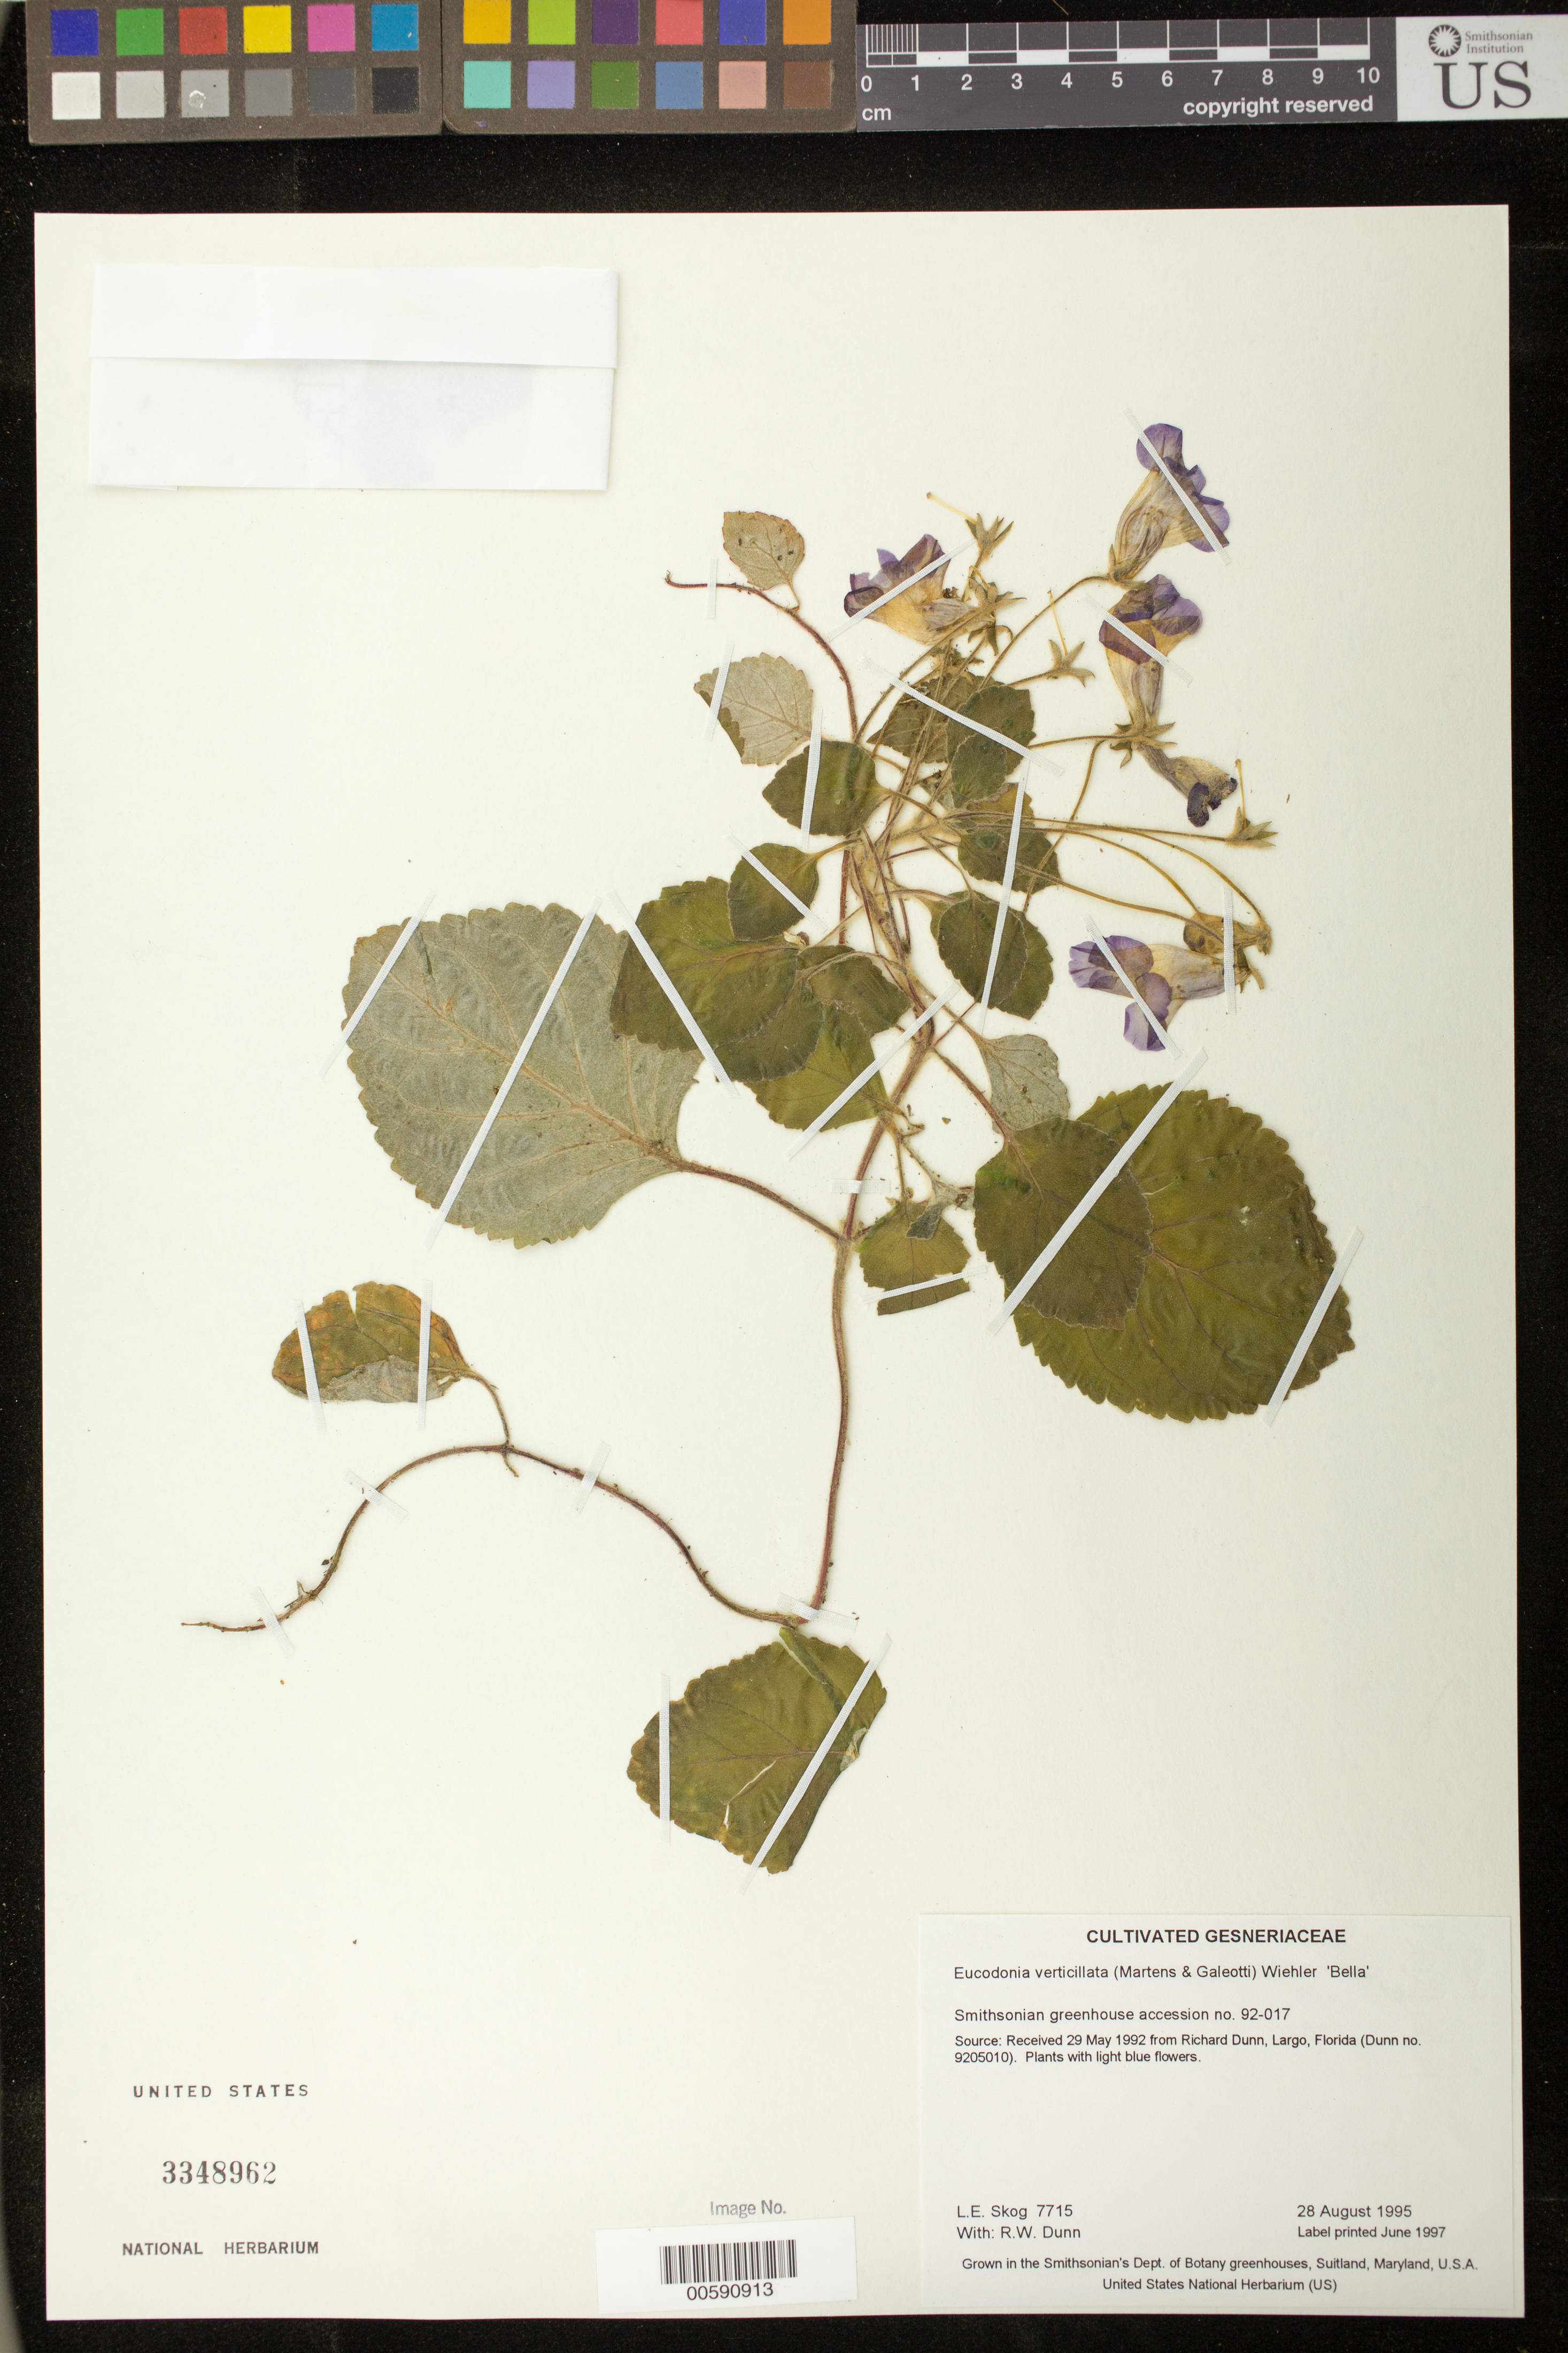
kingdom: Plantae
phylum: Tracheophyta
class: Magnoliopsida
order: Lamiales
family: Gesneriaceae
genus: Eucodonia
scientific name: Eucodonia verticillata 'Bella'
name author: (M. Martens & Galeotti) Wiehler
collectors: L. E. Skog & R. Dunn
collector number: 7715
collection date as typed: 28 Aug 1995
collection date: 1995-08-28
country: United States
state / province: Maryland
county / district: Prince George's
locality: Grown in the Smithsonian's Dept. of Botany greenhouses, Suitland, Maryland, U.S.A.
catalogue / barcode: US 3348962